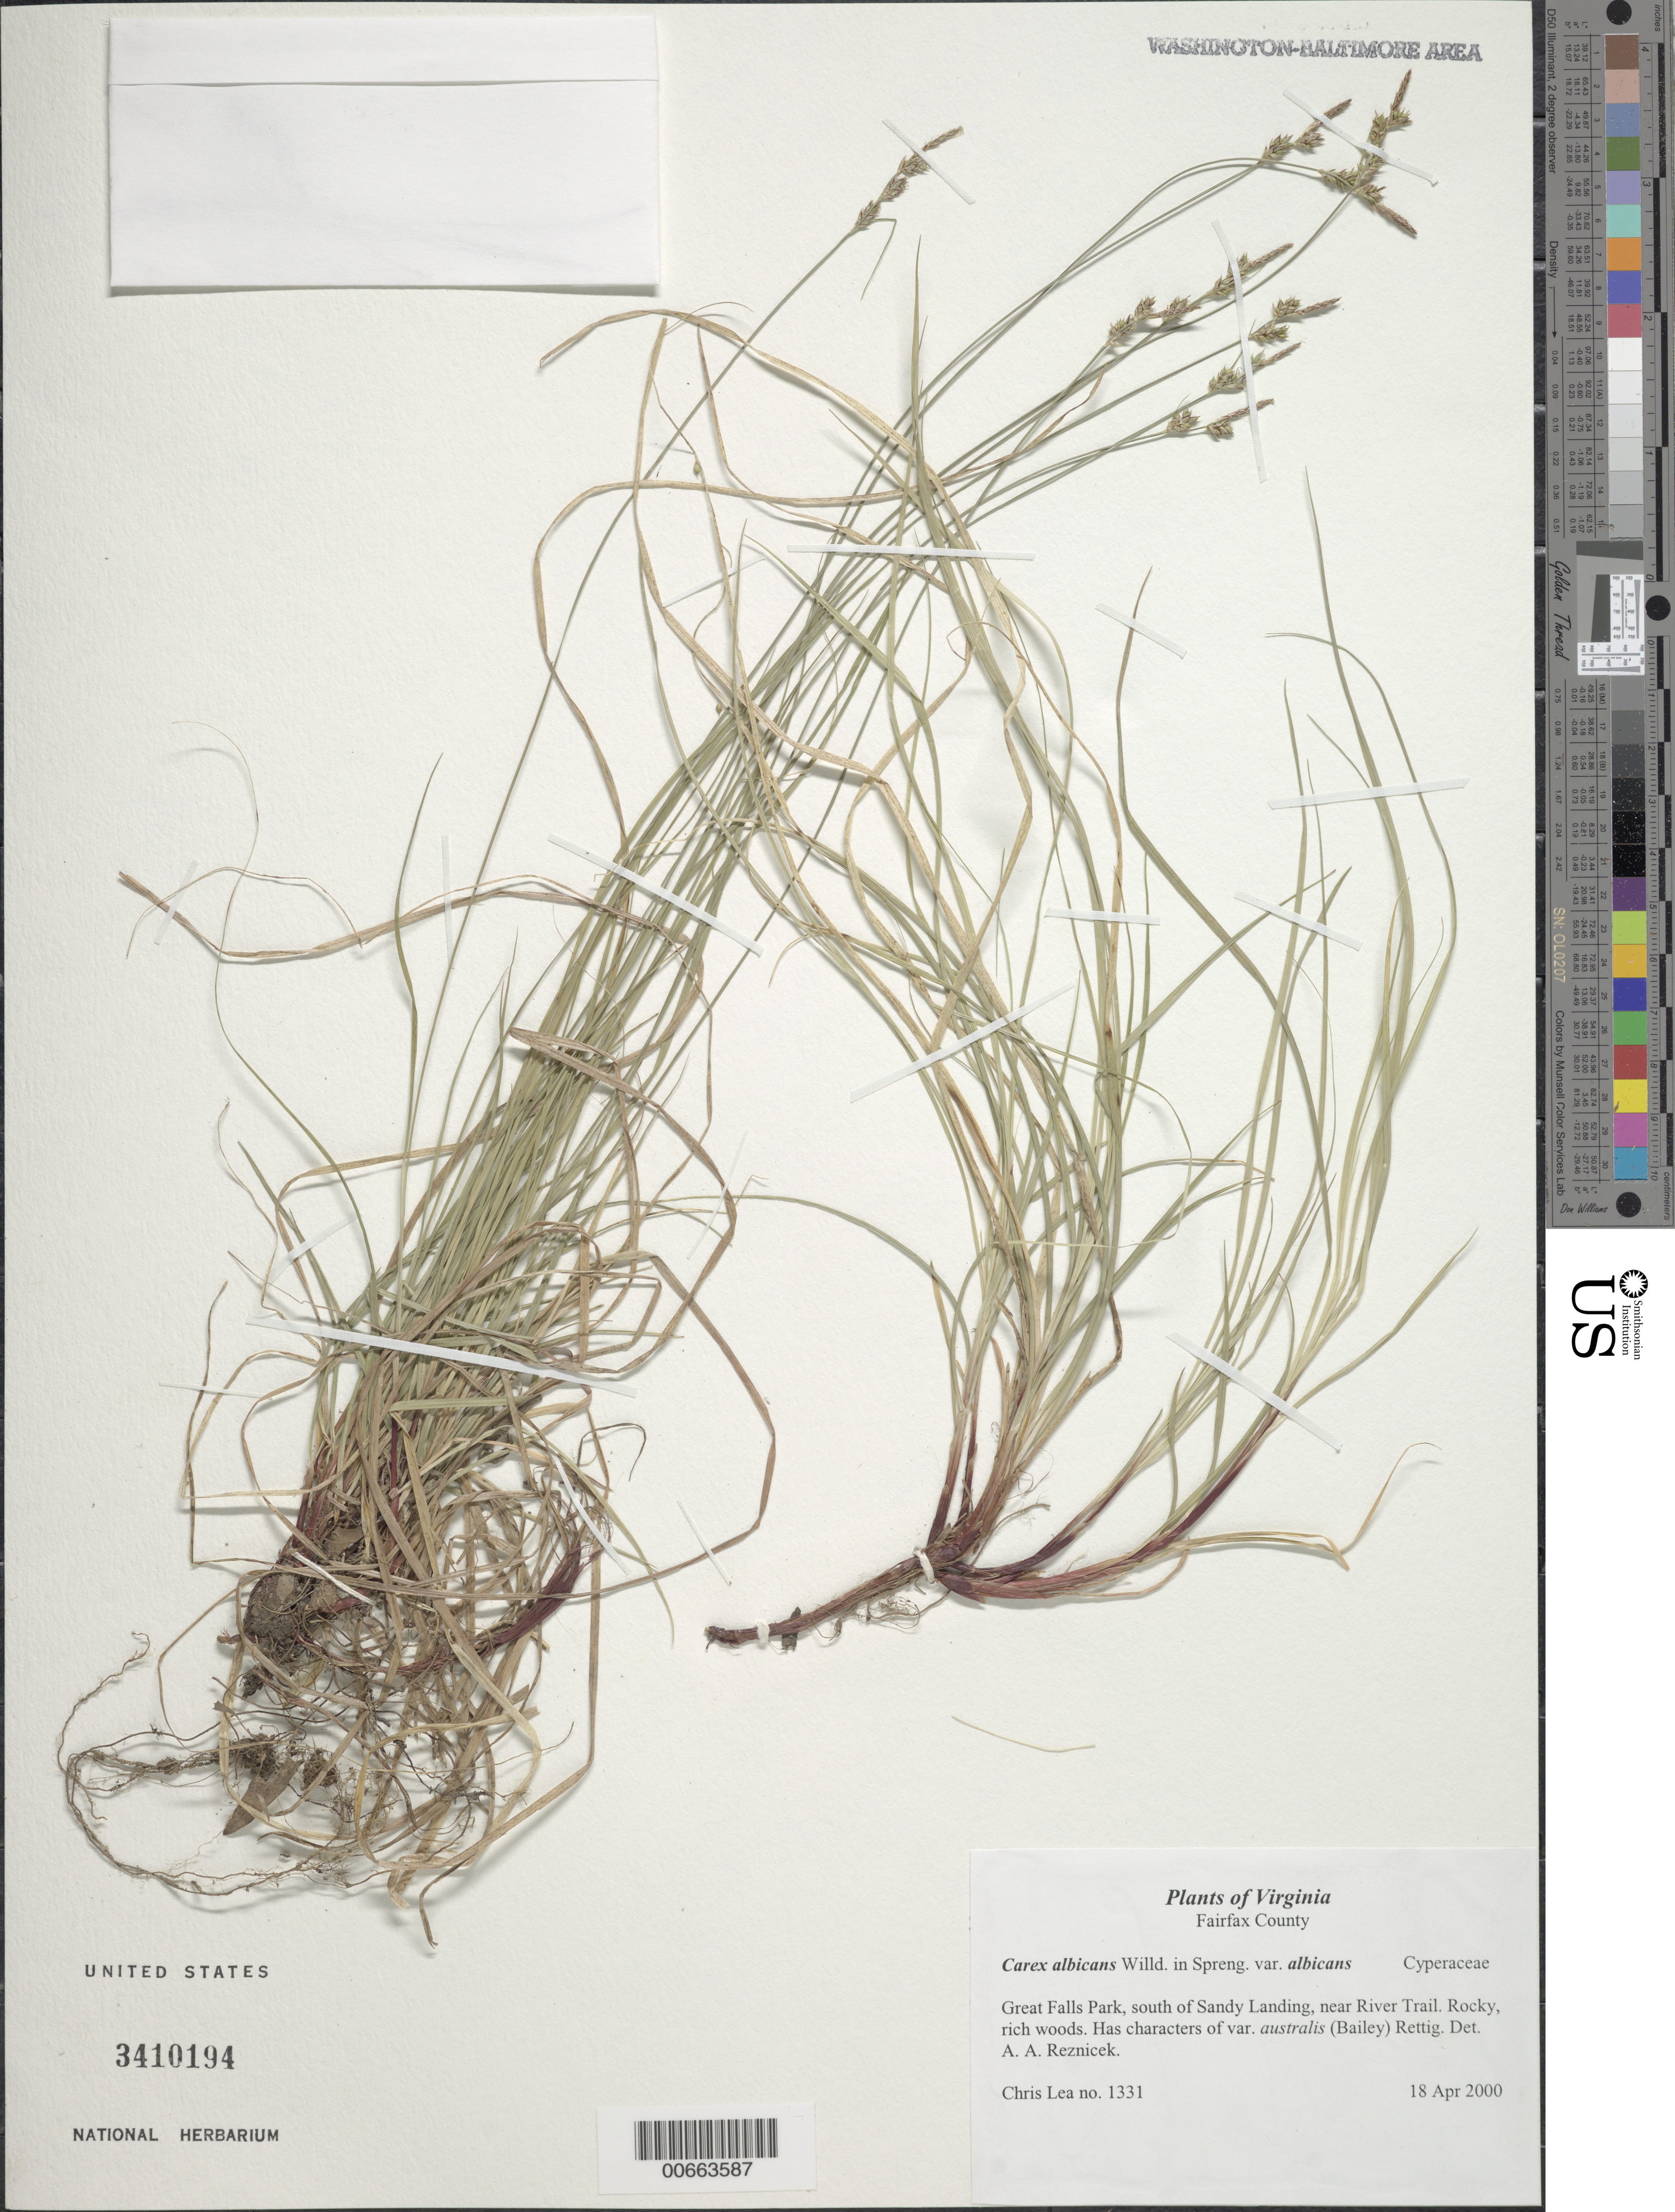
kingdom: Plantae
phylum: Tracheophyta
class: Liliopsida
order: Poales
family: Cyperaceae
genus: Carex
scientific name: Carex albicans var. albicans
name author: Willd. ex Spreng.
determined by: Reznicek, A. A.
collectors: C. Lea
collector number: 1331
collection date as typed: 18 Apr 2000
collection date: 2000-04-18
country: United States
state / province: Virginia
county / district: Fairfax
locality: Great Falls Park, south of Sandy Landing, near River Trail.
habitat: Rocky, rich woods.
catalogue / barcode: US 3410194